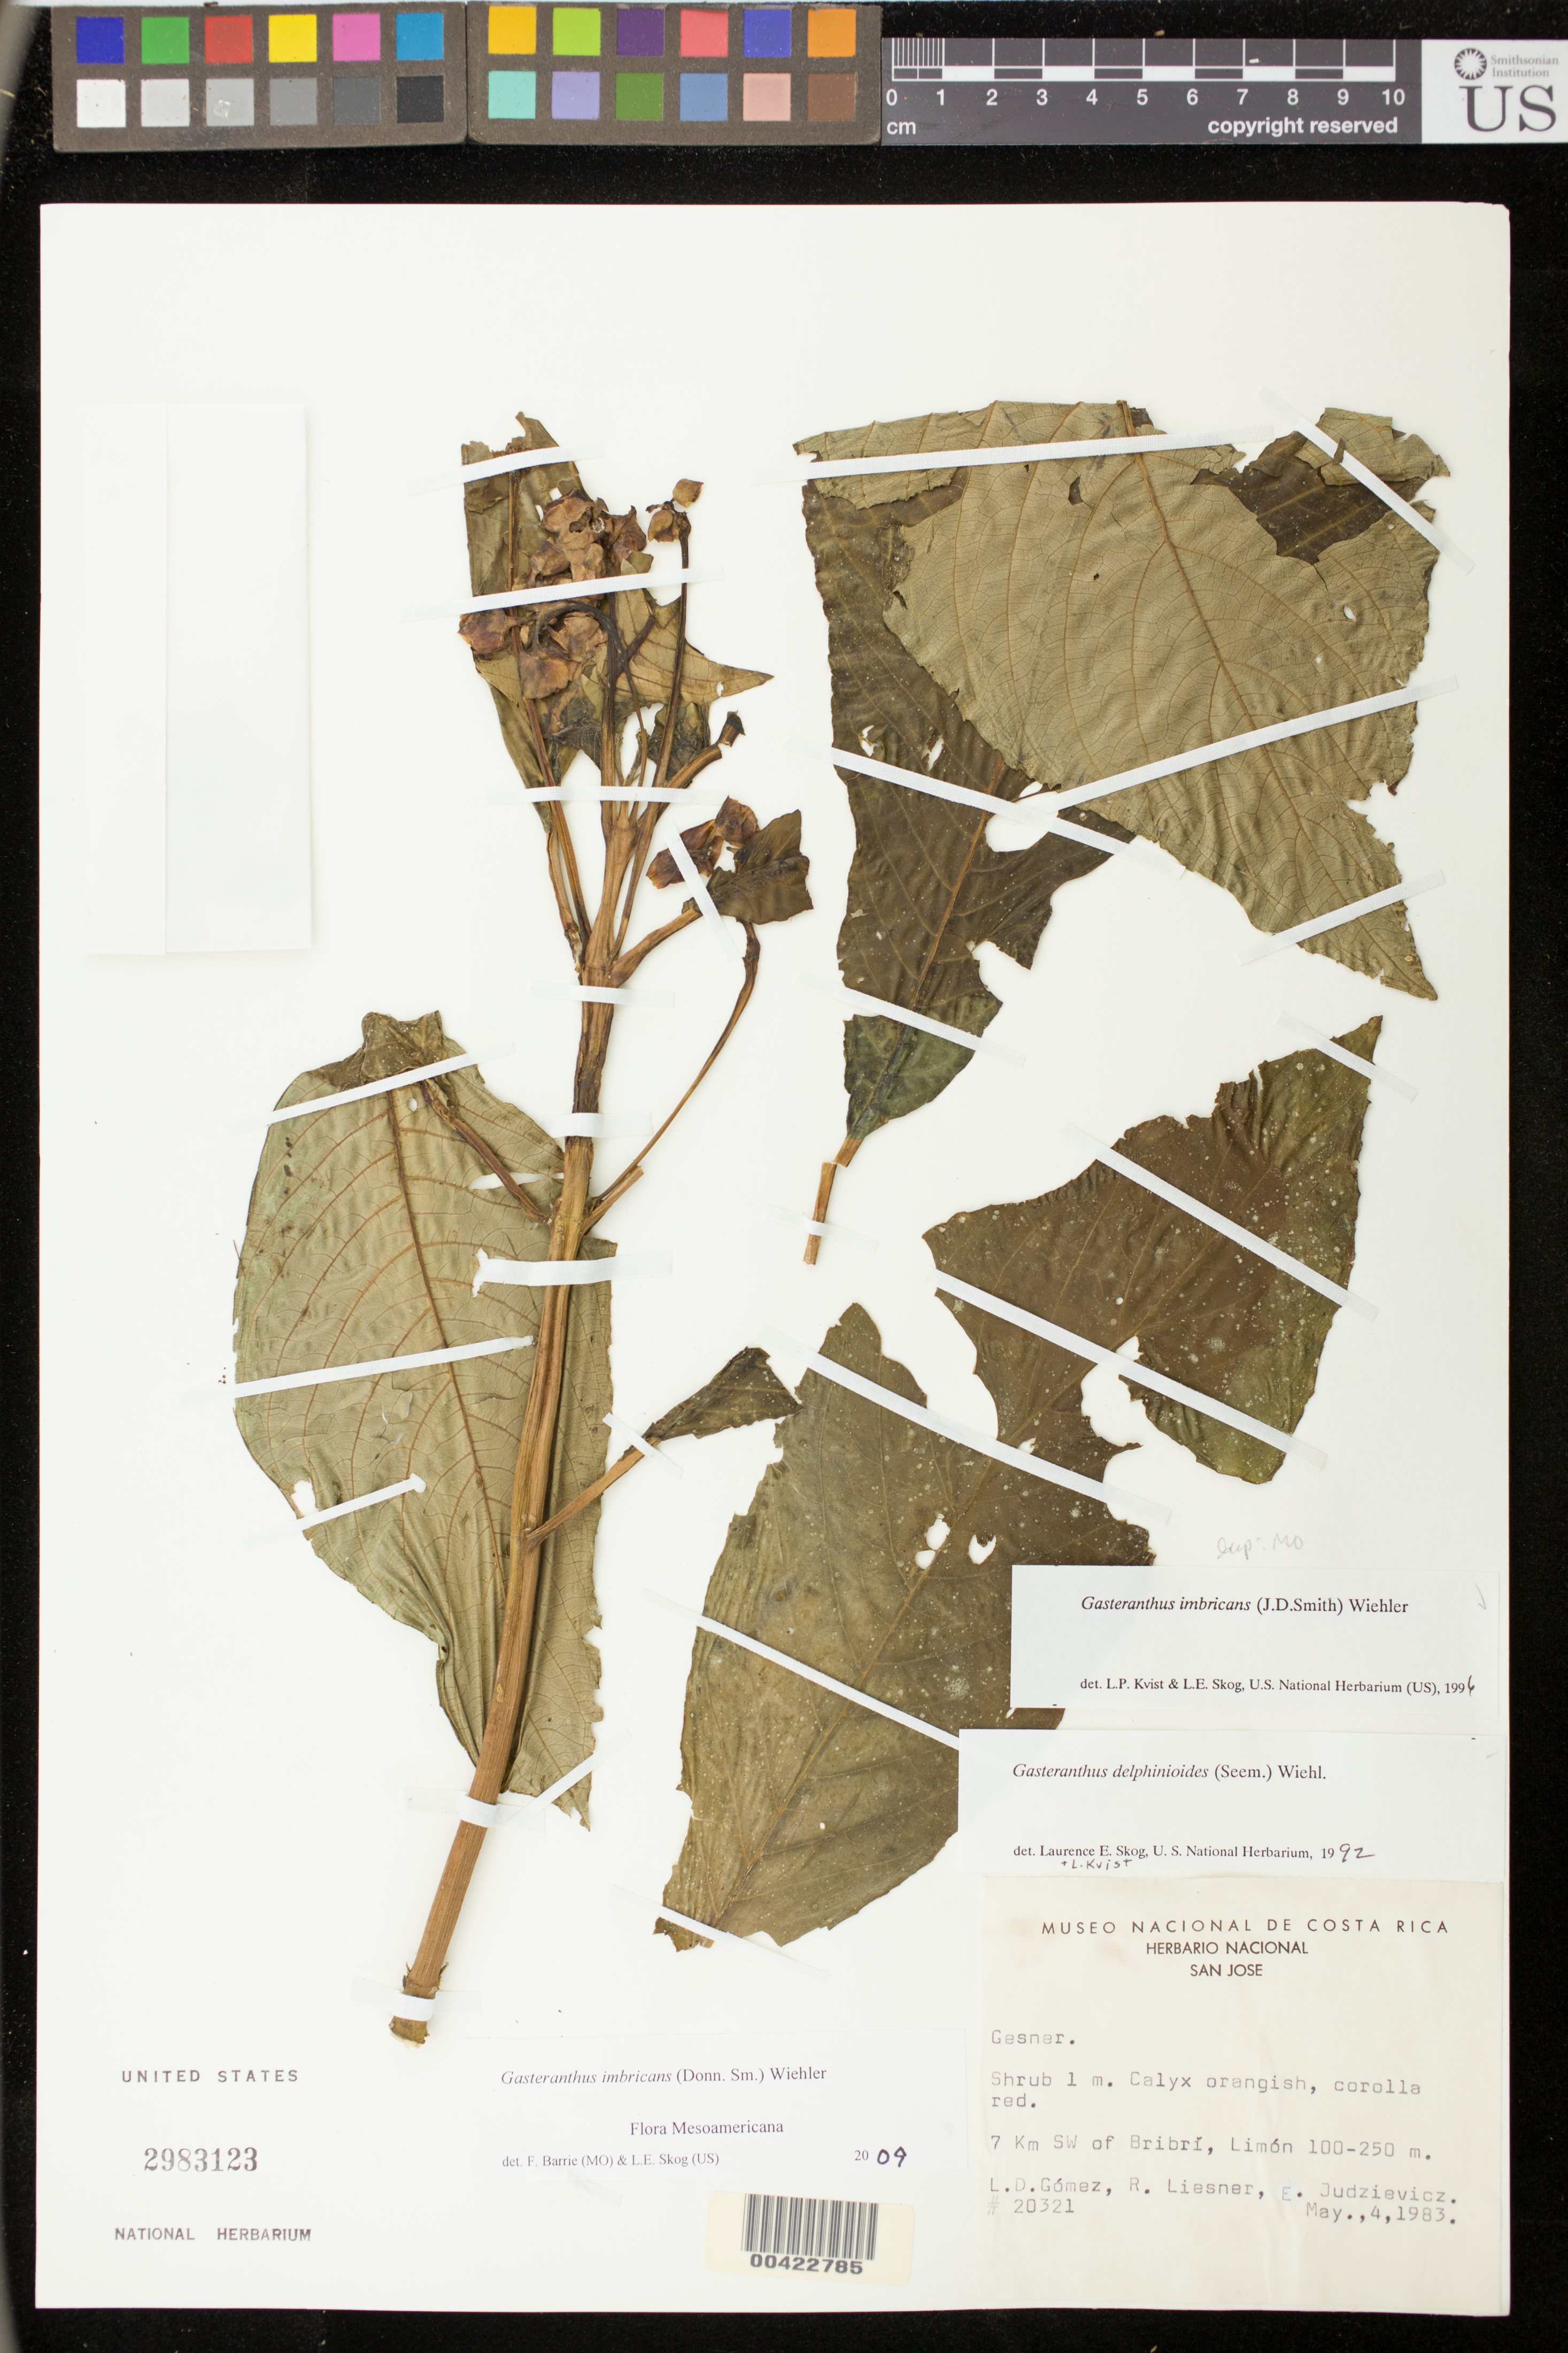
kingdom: Plantae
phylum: Tracheophyta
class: Magnoliopsida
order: Lamiales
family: Gesneriaceae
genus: Gasteranthus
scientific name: Gasteranthus imbricans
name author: (Donn. Sm.) Wiehler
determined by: Skog, Laurence E.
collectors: L. D. Gómez, R. L. Liesner & E. J. Judziewicz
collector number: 20321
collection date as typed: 04 May 1983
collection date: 1983-05-04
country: Costa Rica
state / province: Limón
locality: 7 km SW of Bribrí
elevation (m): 100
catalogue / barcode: US 2983123